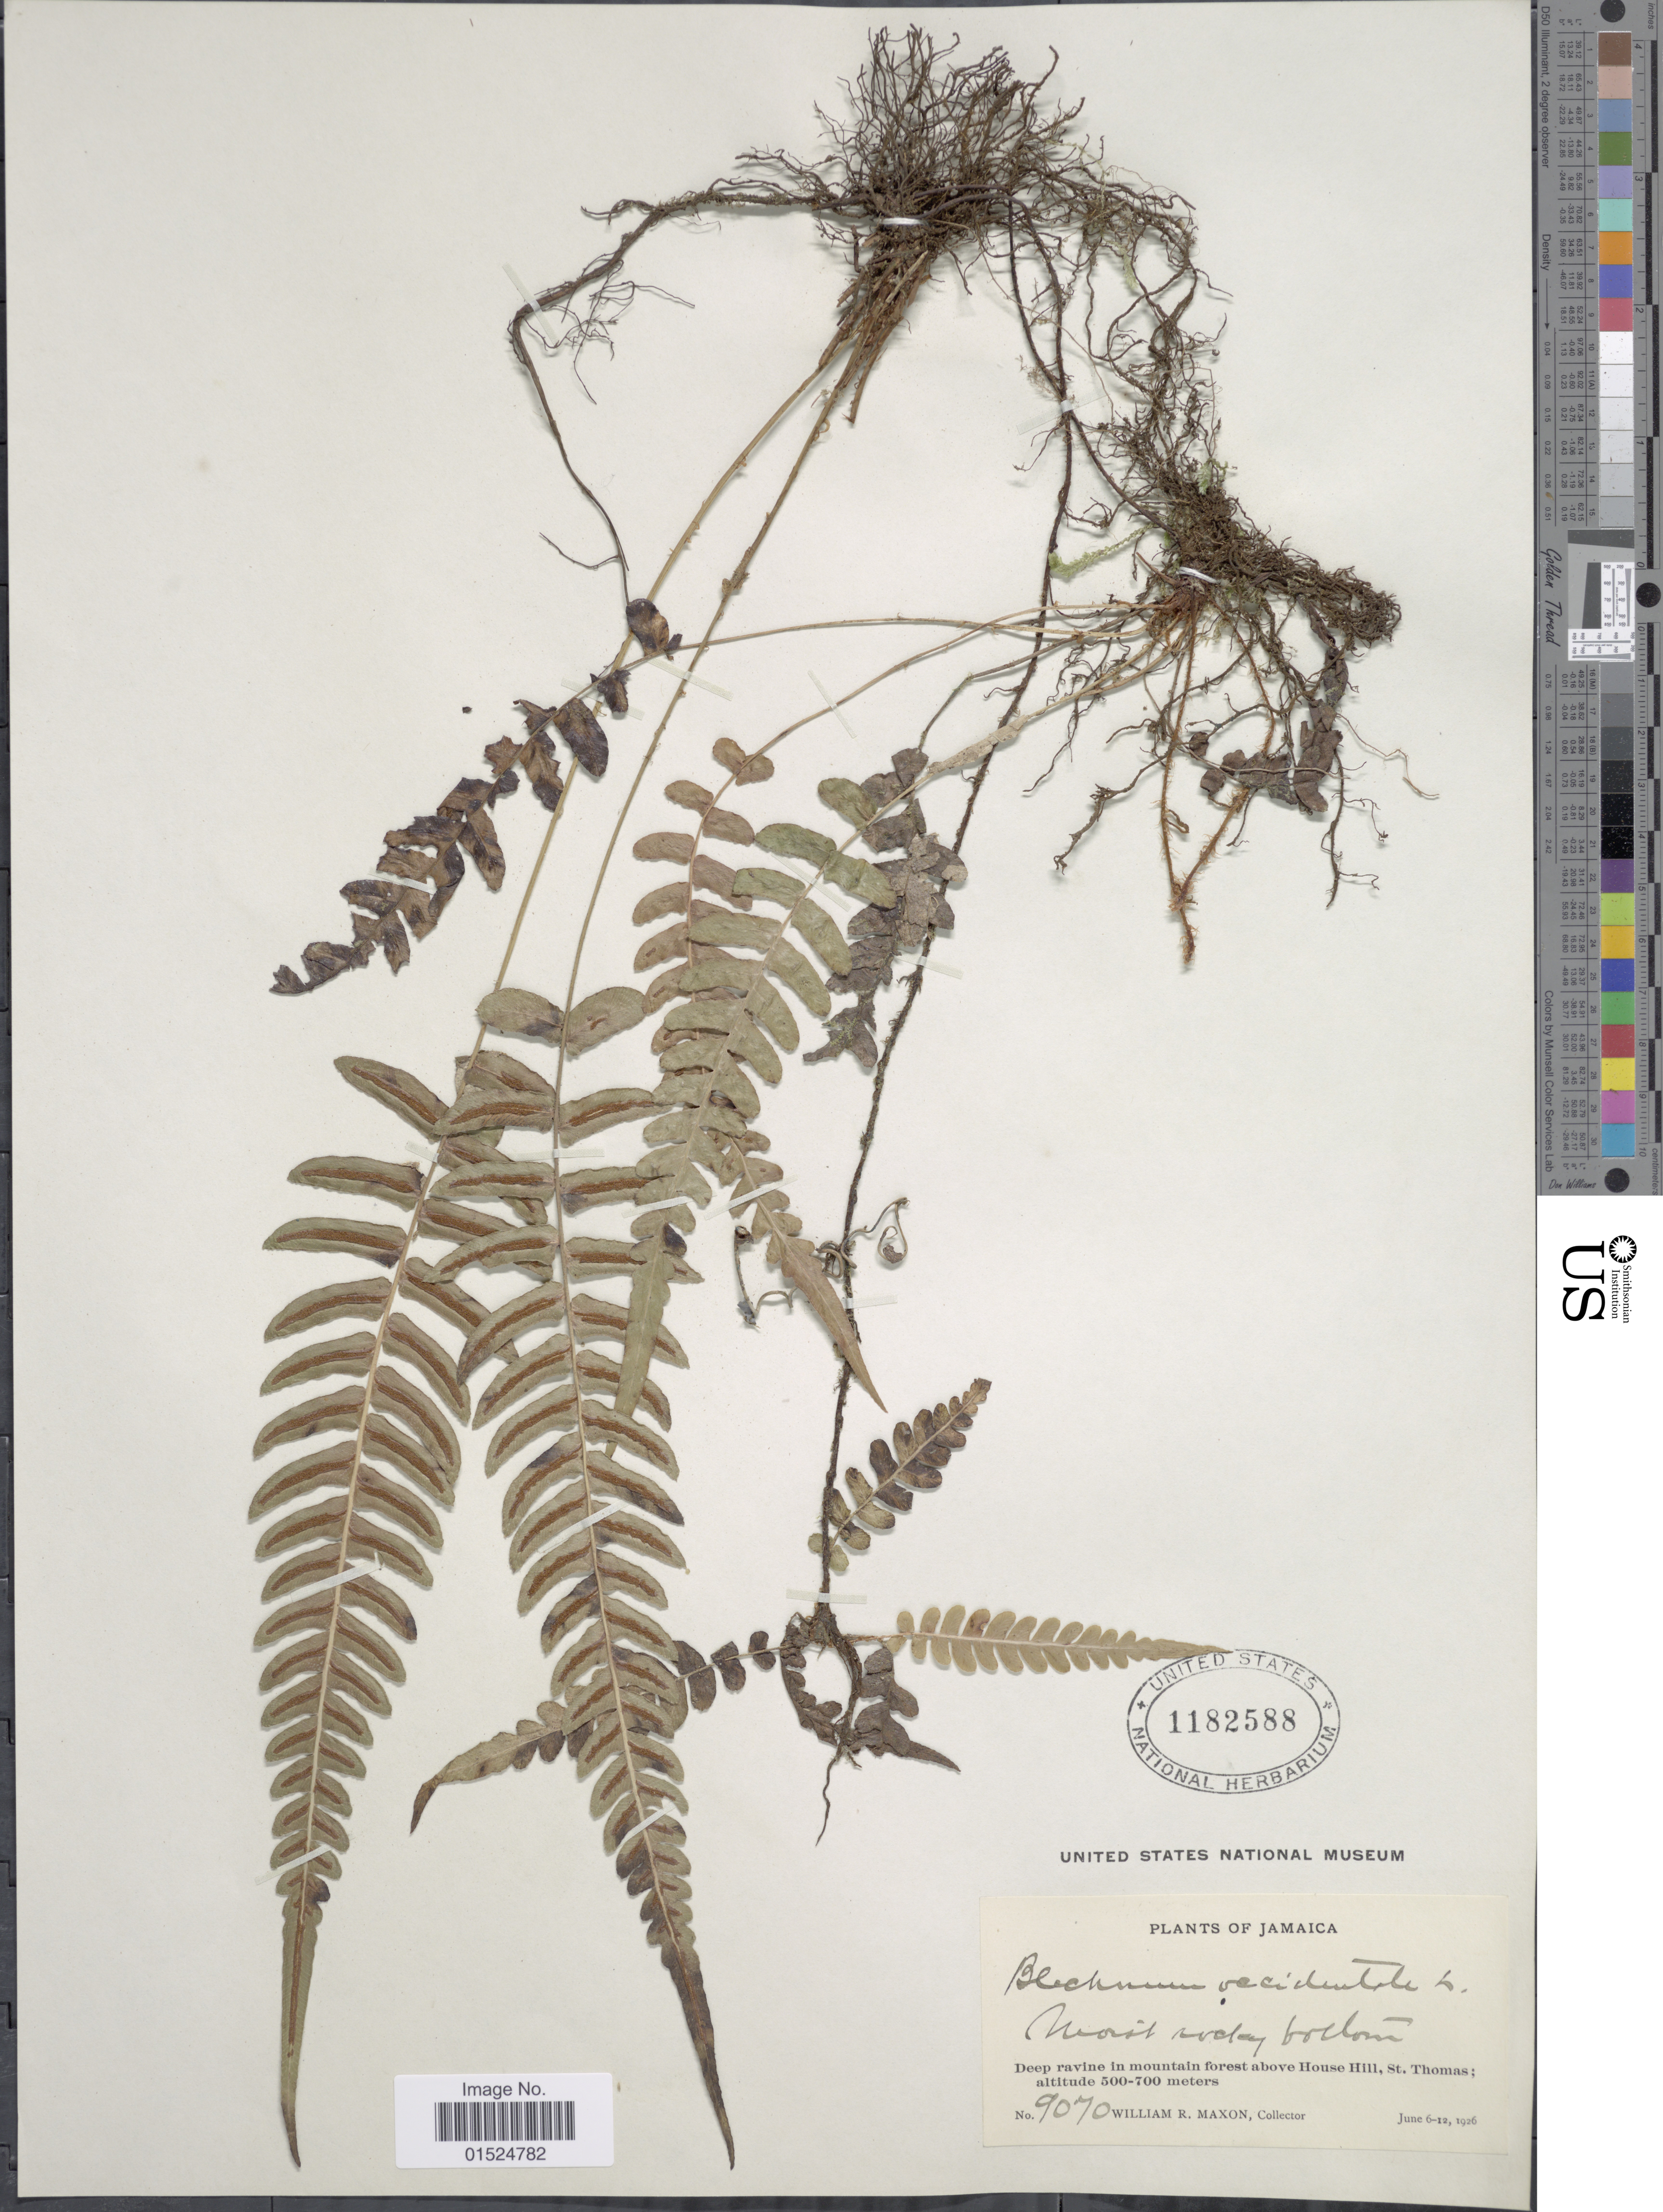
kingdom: Plantae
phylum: Tracheophyta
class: Polypodiopsida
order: Polypodiales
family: Blechnaceae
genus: Blechnum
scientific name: Blechnum glandulosum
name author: Link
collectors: W. R. Maxon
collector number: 9070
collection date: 1926-06-06/1926-06-12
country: Jamaica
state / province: Saint Thomas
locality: Deep ravine mountain in forest above House Hill, St. thomas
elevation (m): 500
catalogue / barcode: US 1182588